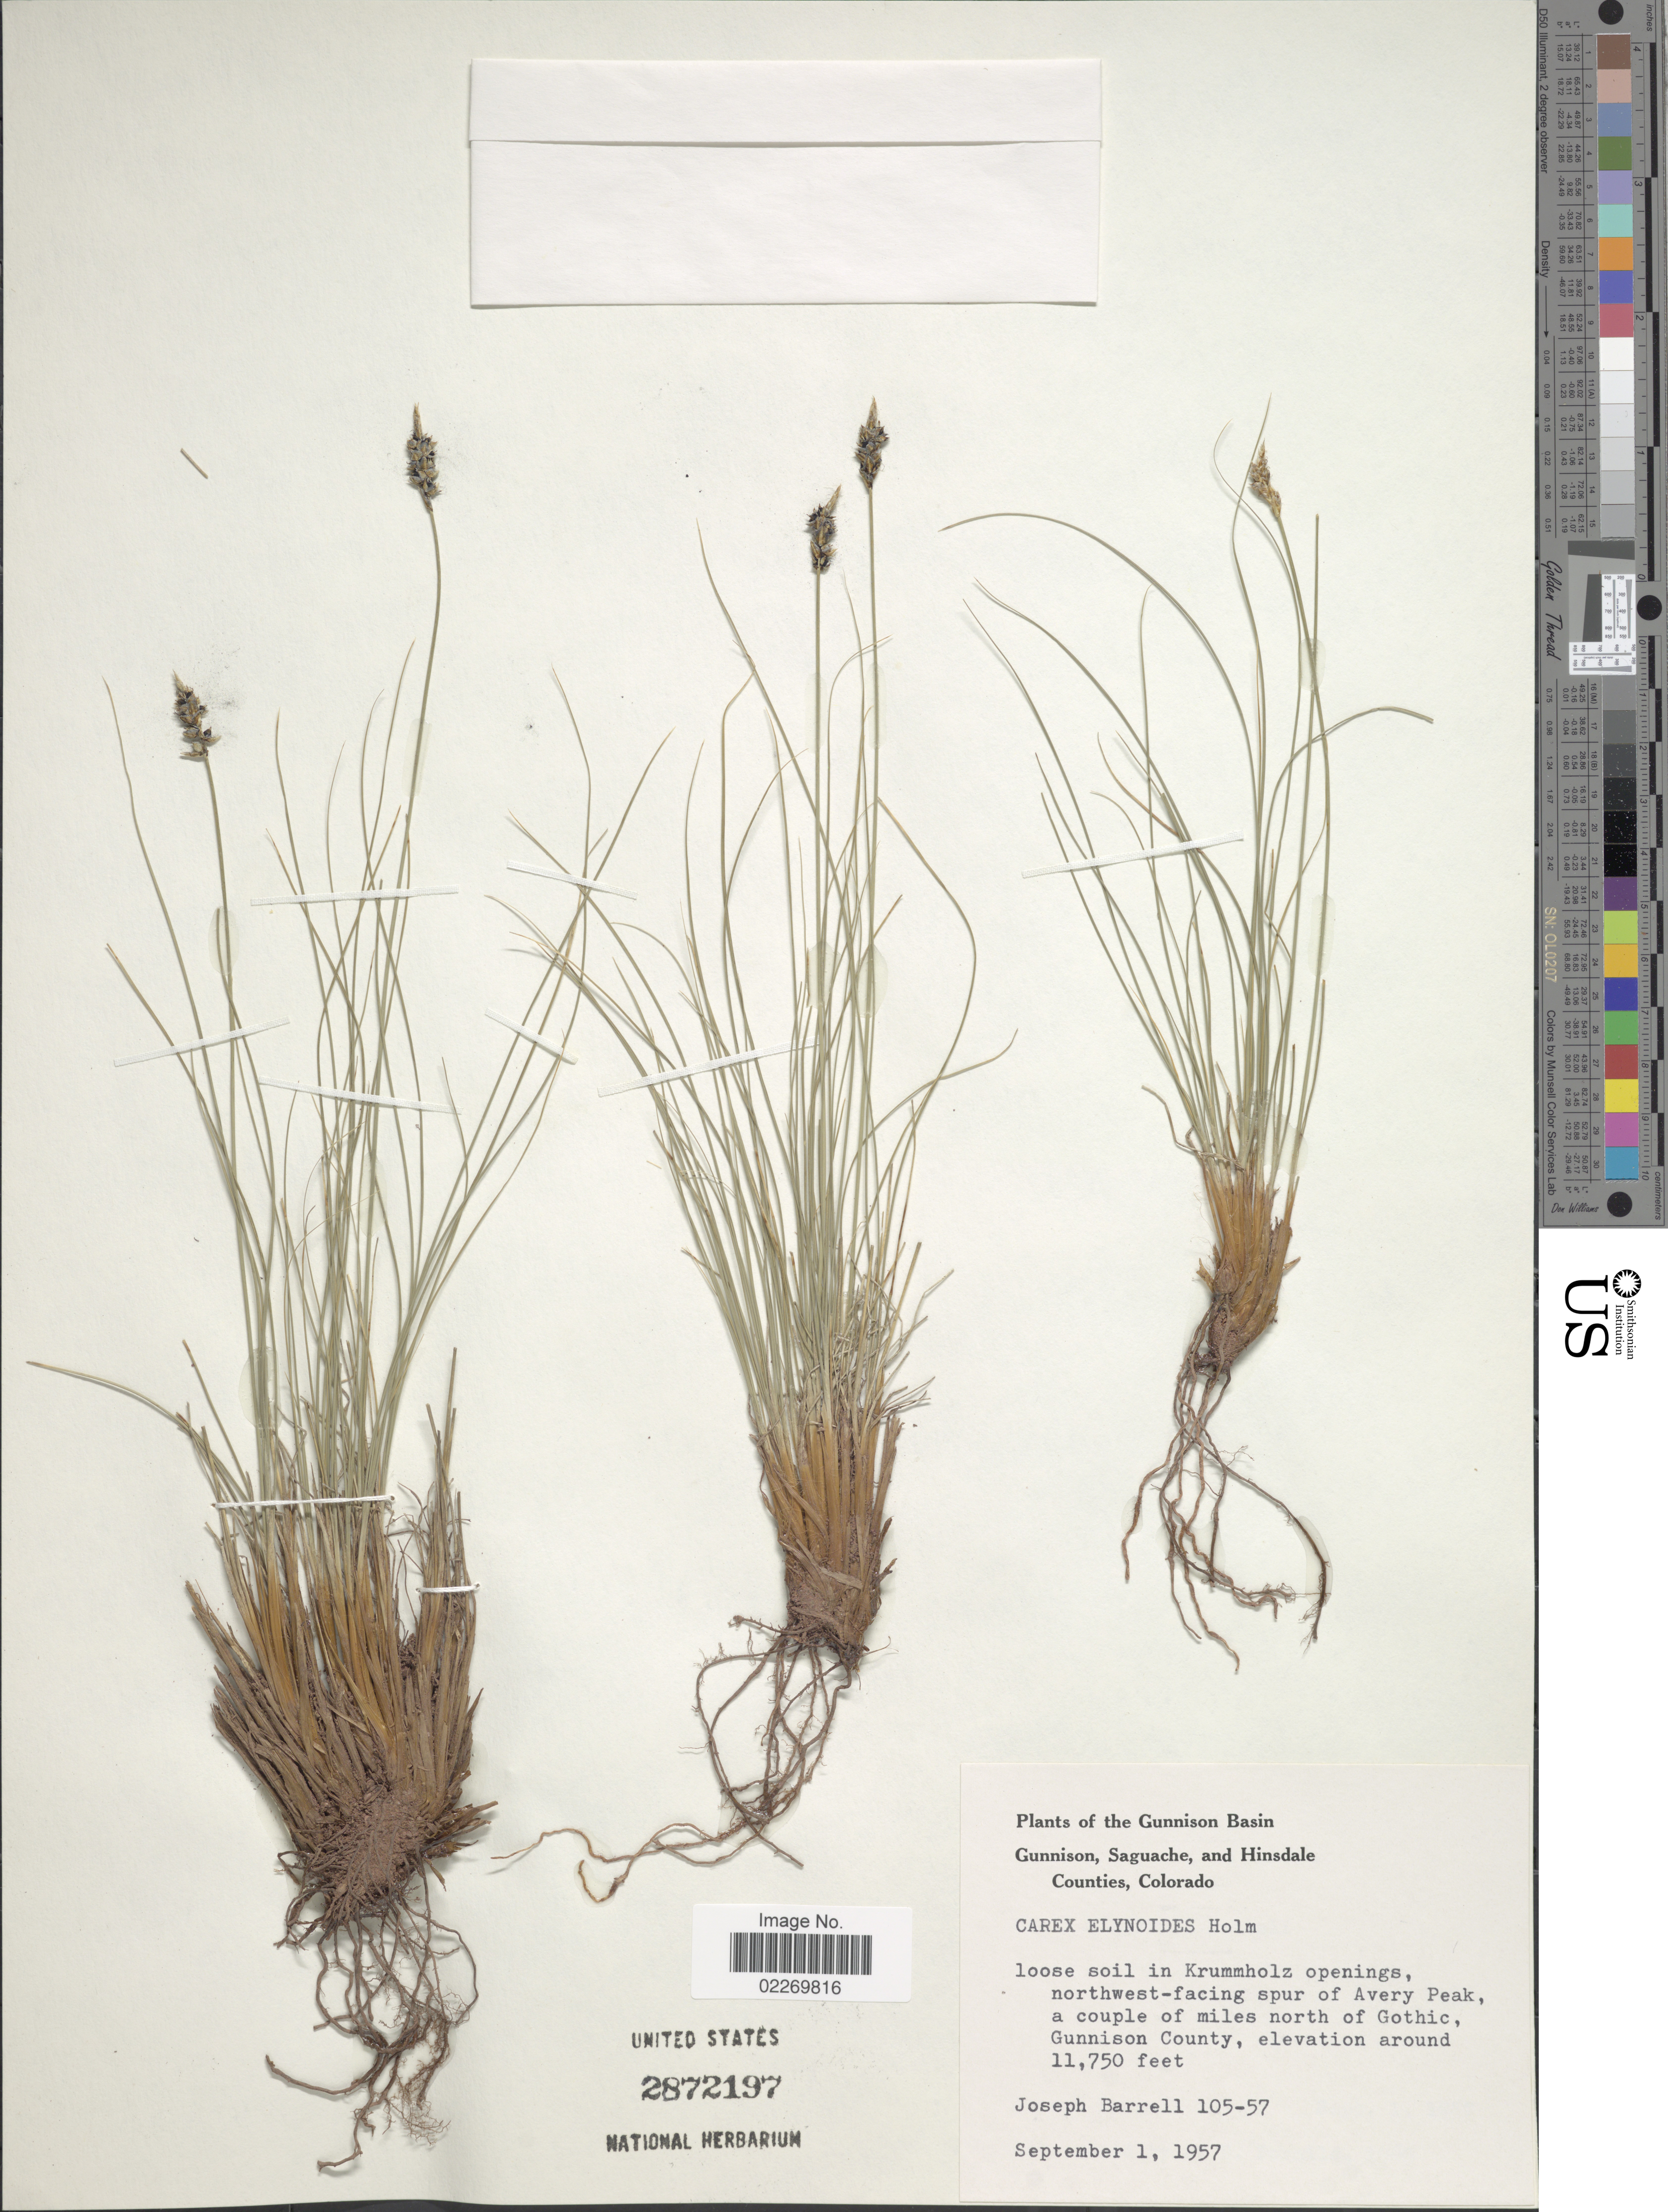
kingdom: Plantae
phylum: Tracheophyta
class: Liliopsida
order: Poales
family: Cyperaceae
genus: Carex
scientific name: Carex elynoides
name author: Holm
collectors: J. Barrell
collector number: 105-57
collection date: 1957-09-01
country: United States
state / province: Colorado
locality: Gunnison Basin. Gunnison, Saguache, and Hinsdale Counties. Loose soil in Krummholz openings, northwest-facing spur of Avery Peak, a couple of miles north of Gothic, Gunnison County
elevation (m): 3581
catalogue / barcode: US 2872197